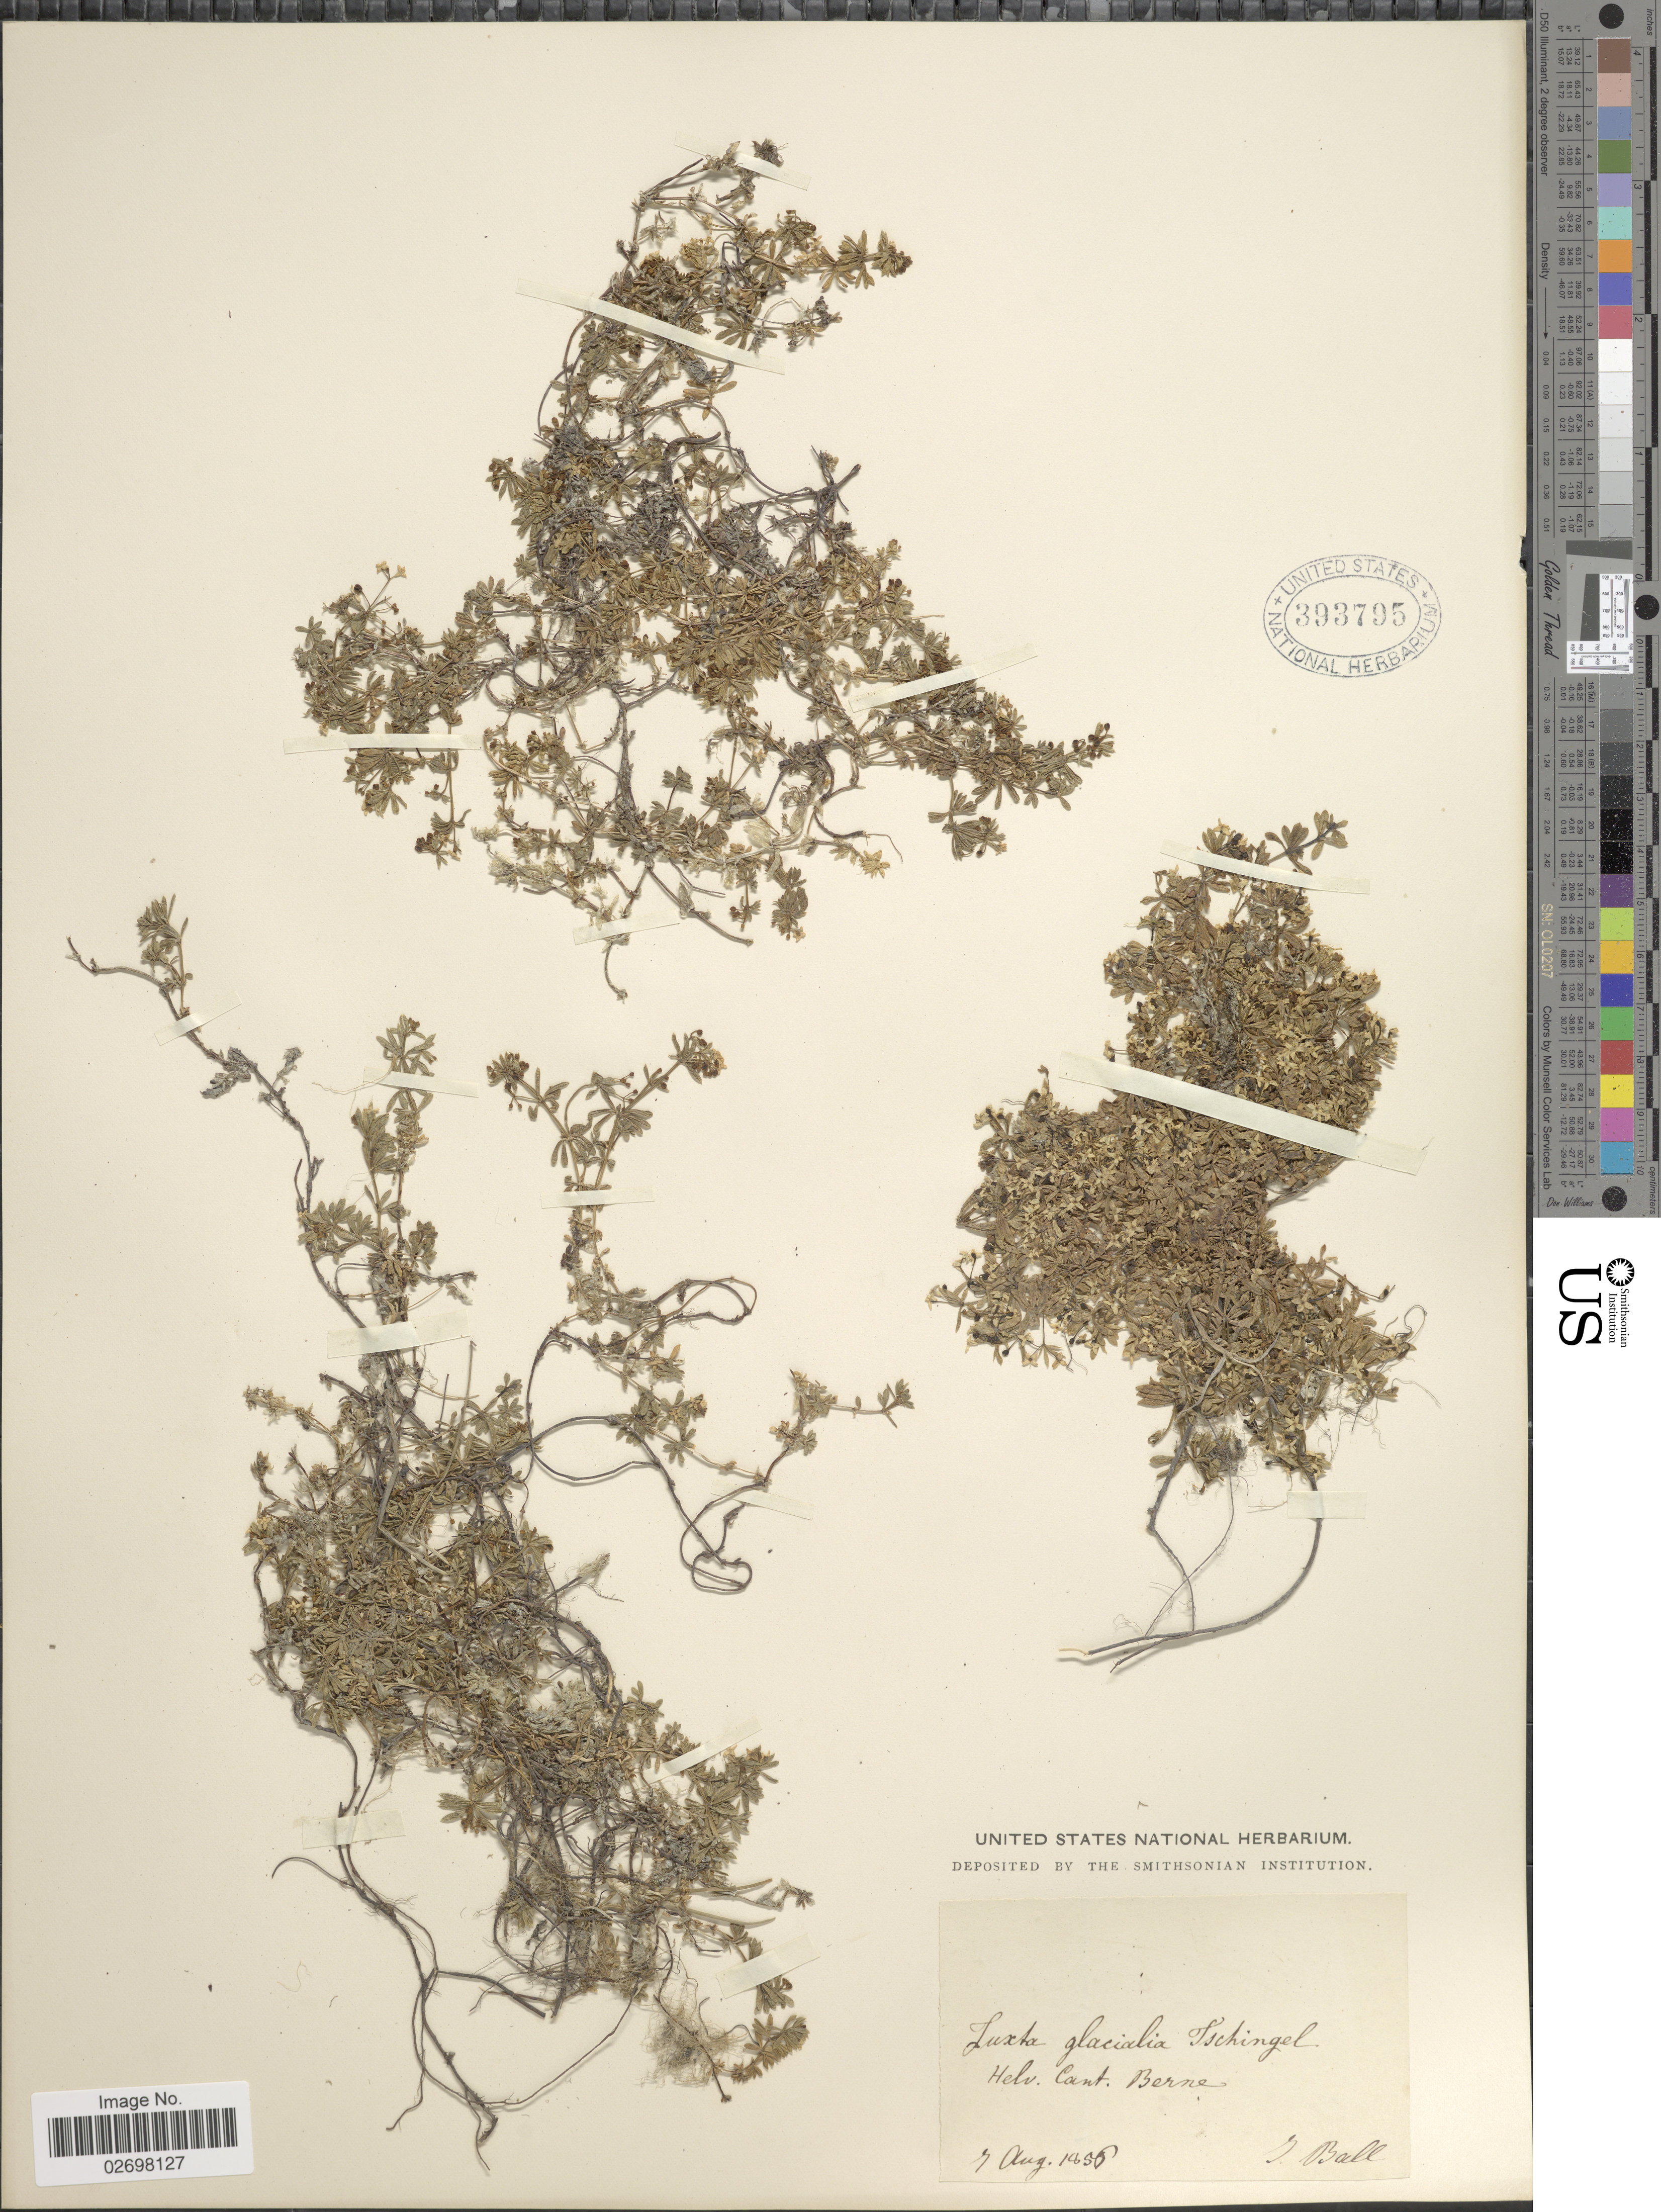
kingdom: Plantae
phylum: Tracheophyta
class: Magnoliopsida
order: Gentianales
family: Rubiaceae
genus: Galium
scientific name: Galium sp.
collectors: J. Ball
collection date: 1856-08-07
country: Switzerland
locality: Helv. Cant. Berne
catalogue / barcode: US 393795